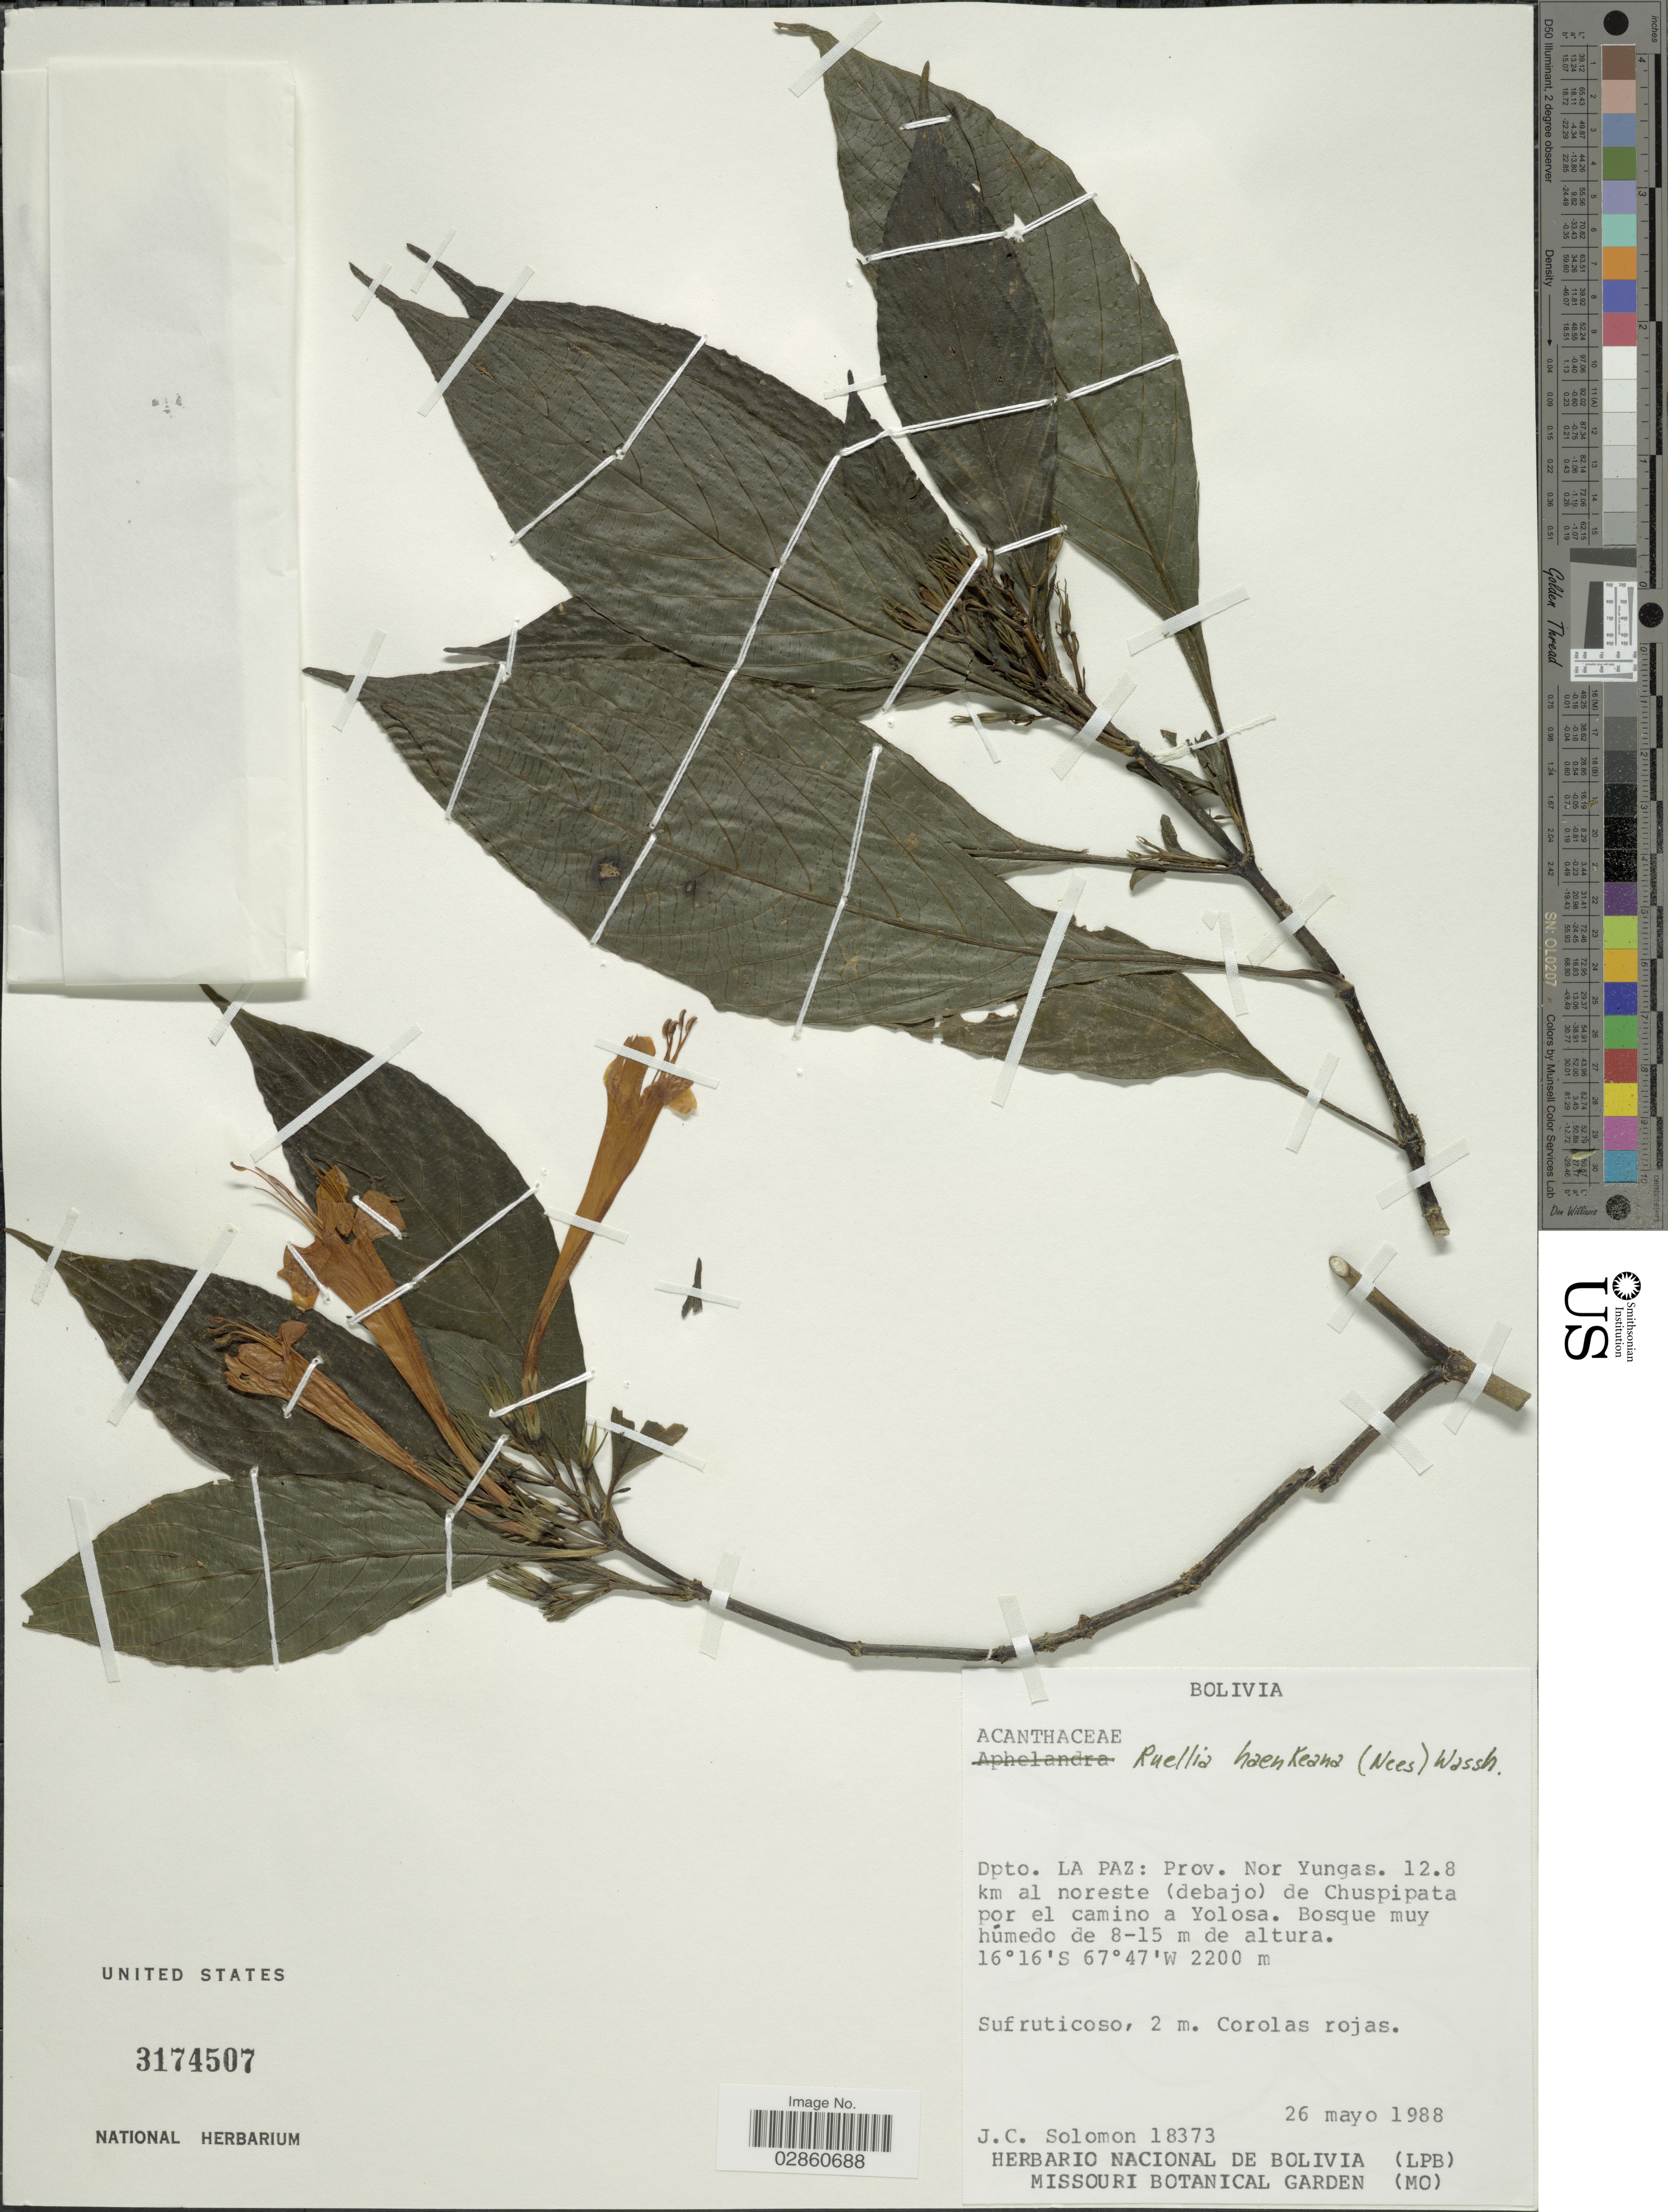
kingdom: Plantae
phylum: Tracheophyta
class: Magnoliopsida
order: Lamiales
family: Acanthaceae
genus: Ruellia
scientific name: Ruellia haenkeana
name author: (Nees) Wassh.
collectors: J. C. Solomon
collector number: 18373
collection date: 1988-05-26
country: Bolivia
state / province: La Paz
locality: Dpto. La Paz: Prov. Nor Yungas. 12.8 km al noreste (debajo) de Chuspipata por el camino a Yolosa.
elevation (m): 2200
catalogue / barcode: US 3174507